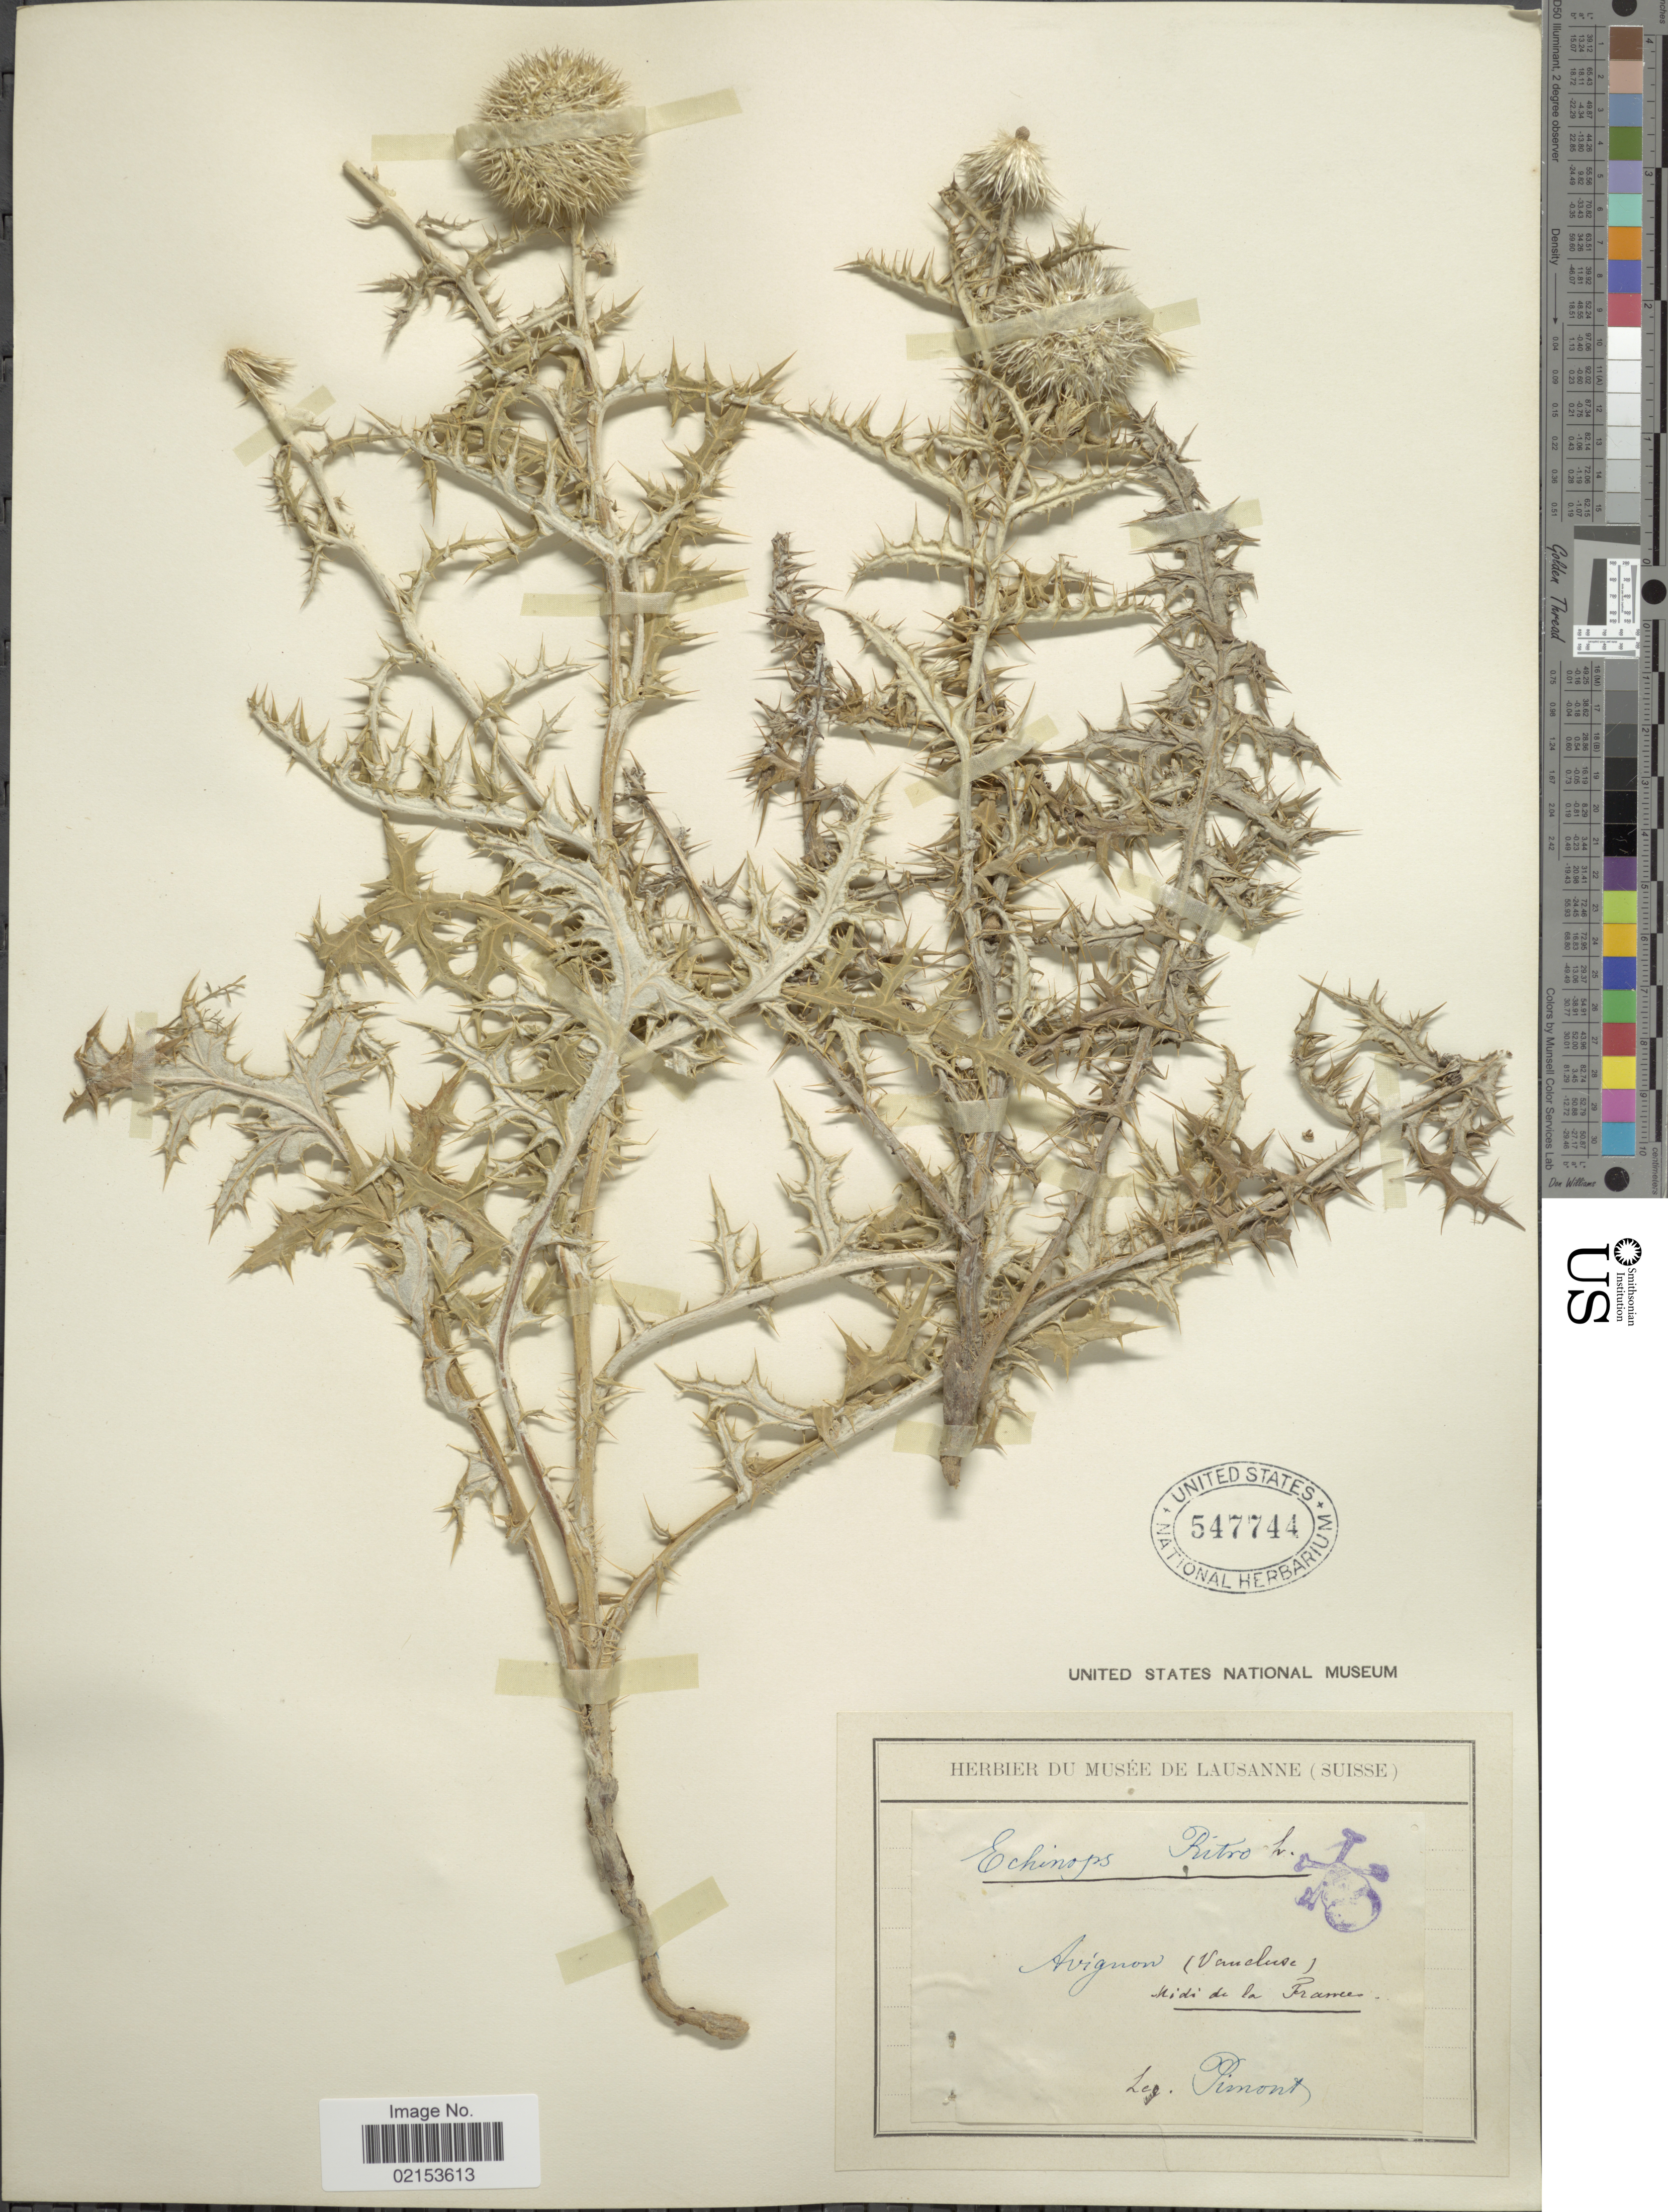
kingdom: Plantae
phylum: Tracheophyta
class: Magnoliopsida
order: Asterales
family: Asteraceae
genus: Echinops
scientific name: Echinops ritro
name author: L.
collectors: Pimont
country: France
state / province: Provence-Alpes-Côte d'Azur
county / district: Vaucluse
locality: Avignon (Vaucluse)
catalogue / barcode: US 547744